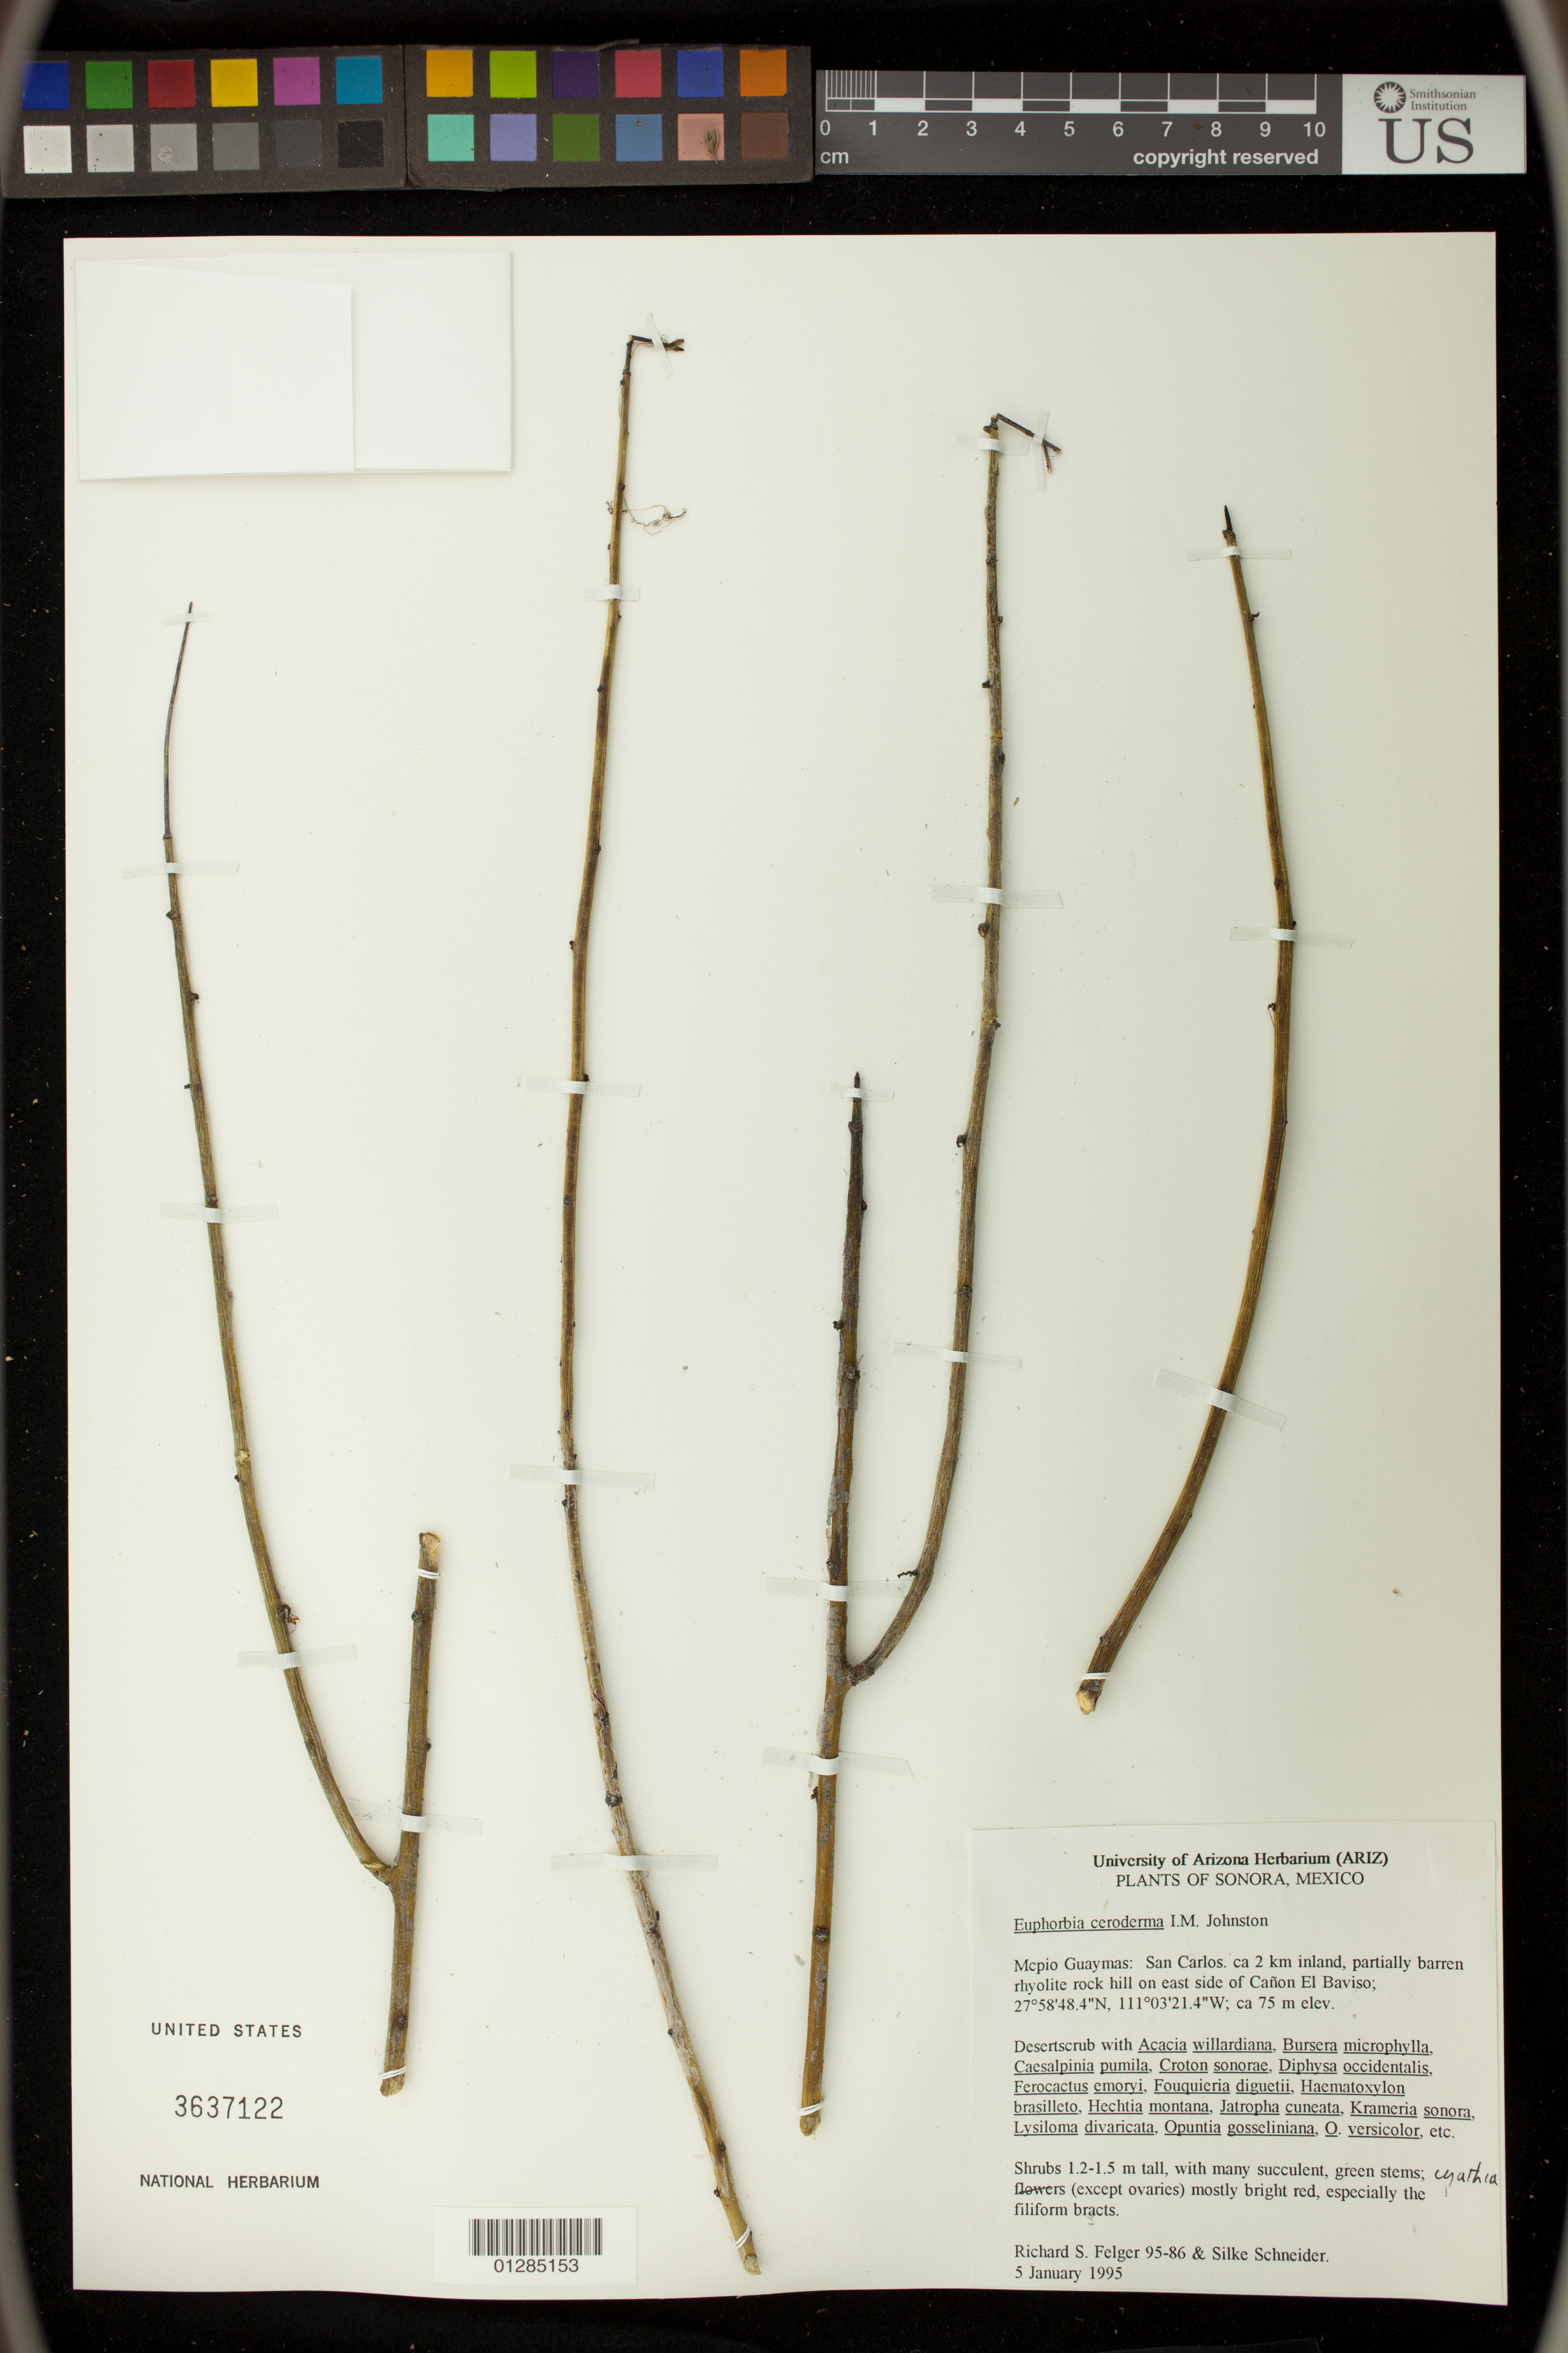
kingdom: Plantae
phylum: Tracheophyta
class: Magnoliopsida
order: Malpighiales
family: Euphorbiaceae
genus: Euphorbia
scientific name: Euphorbia ceroderma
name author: I.M. Johnst.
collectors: R. S. Felger & S. Schneider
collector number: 95-86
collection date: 1995-01-05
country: Mexico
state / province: Sonora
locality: Mcpio Guaymas: San Carlos. ca 2 km inland, rock hill on east side of Canon El Baviso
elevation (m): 75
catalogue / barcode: US 3637122